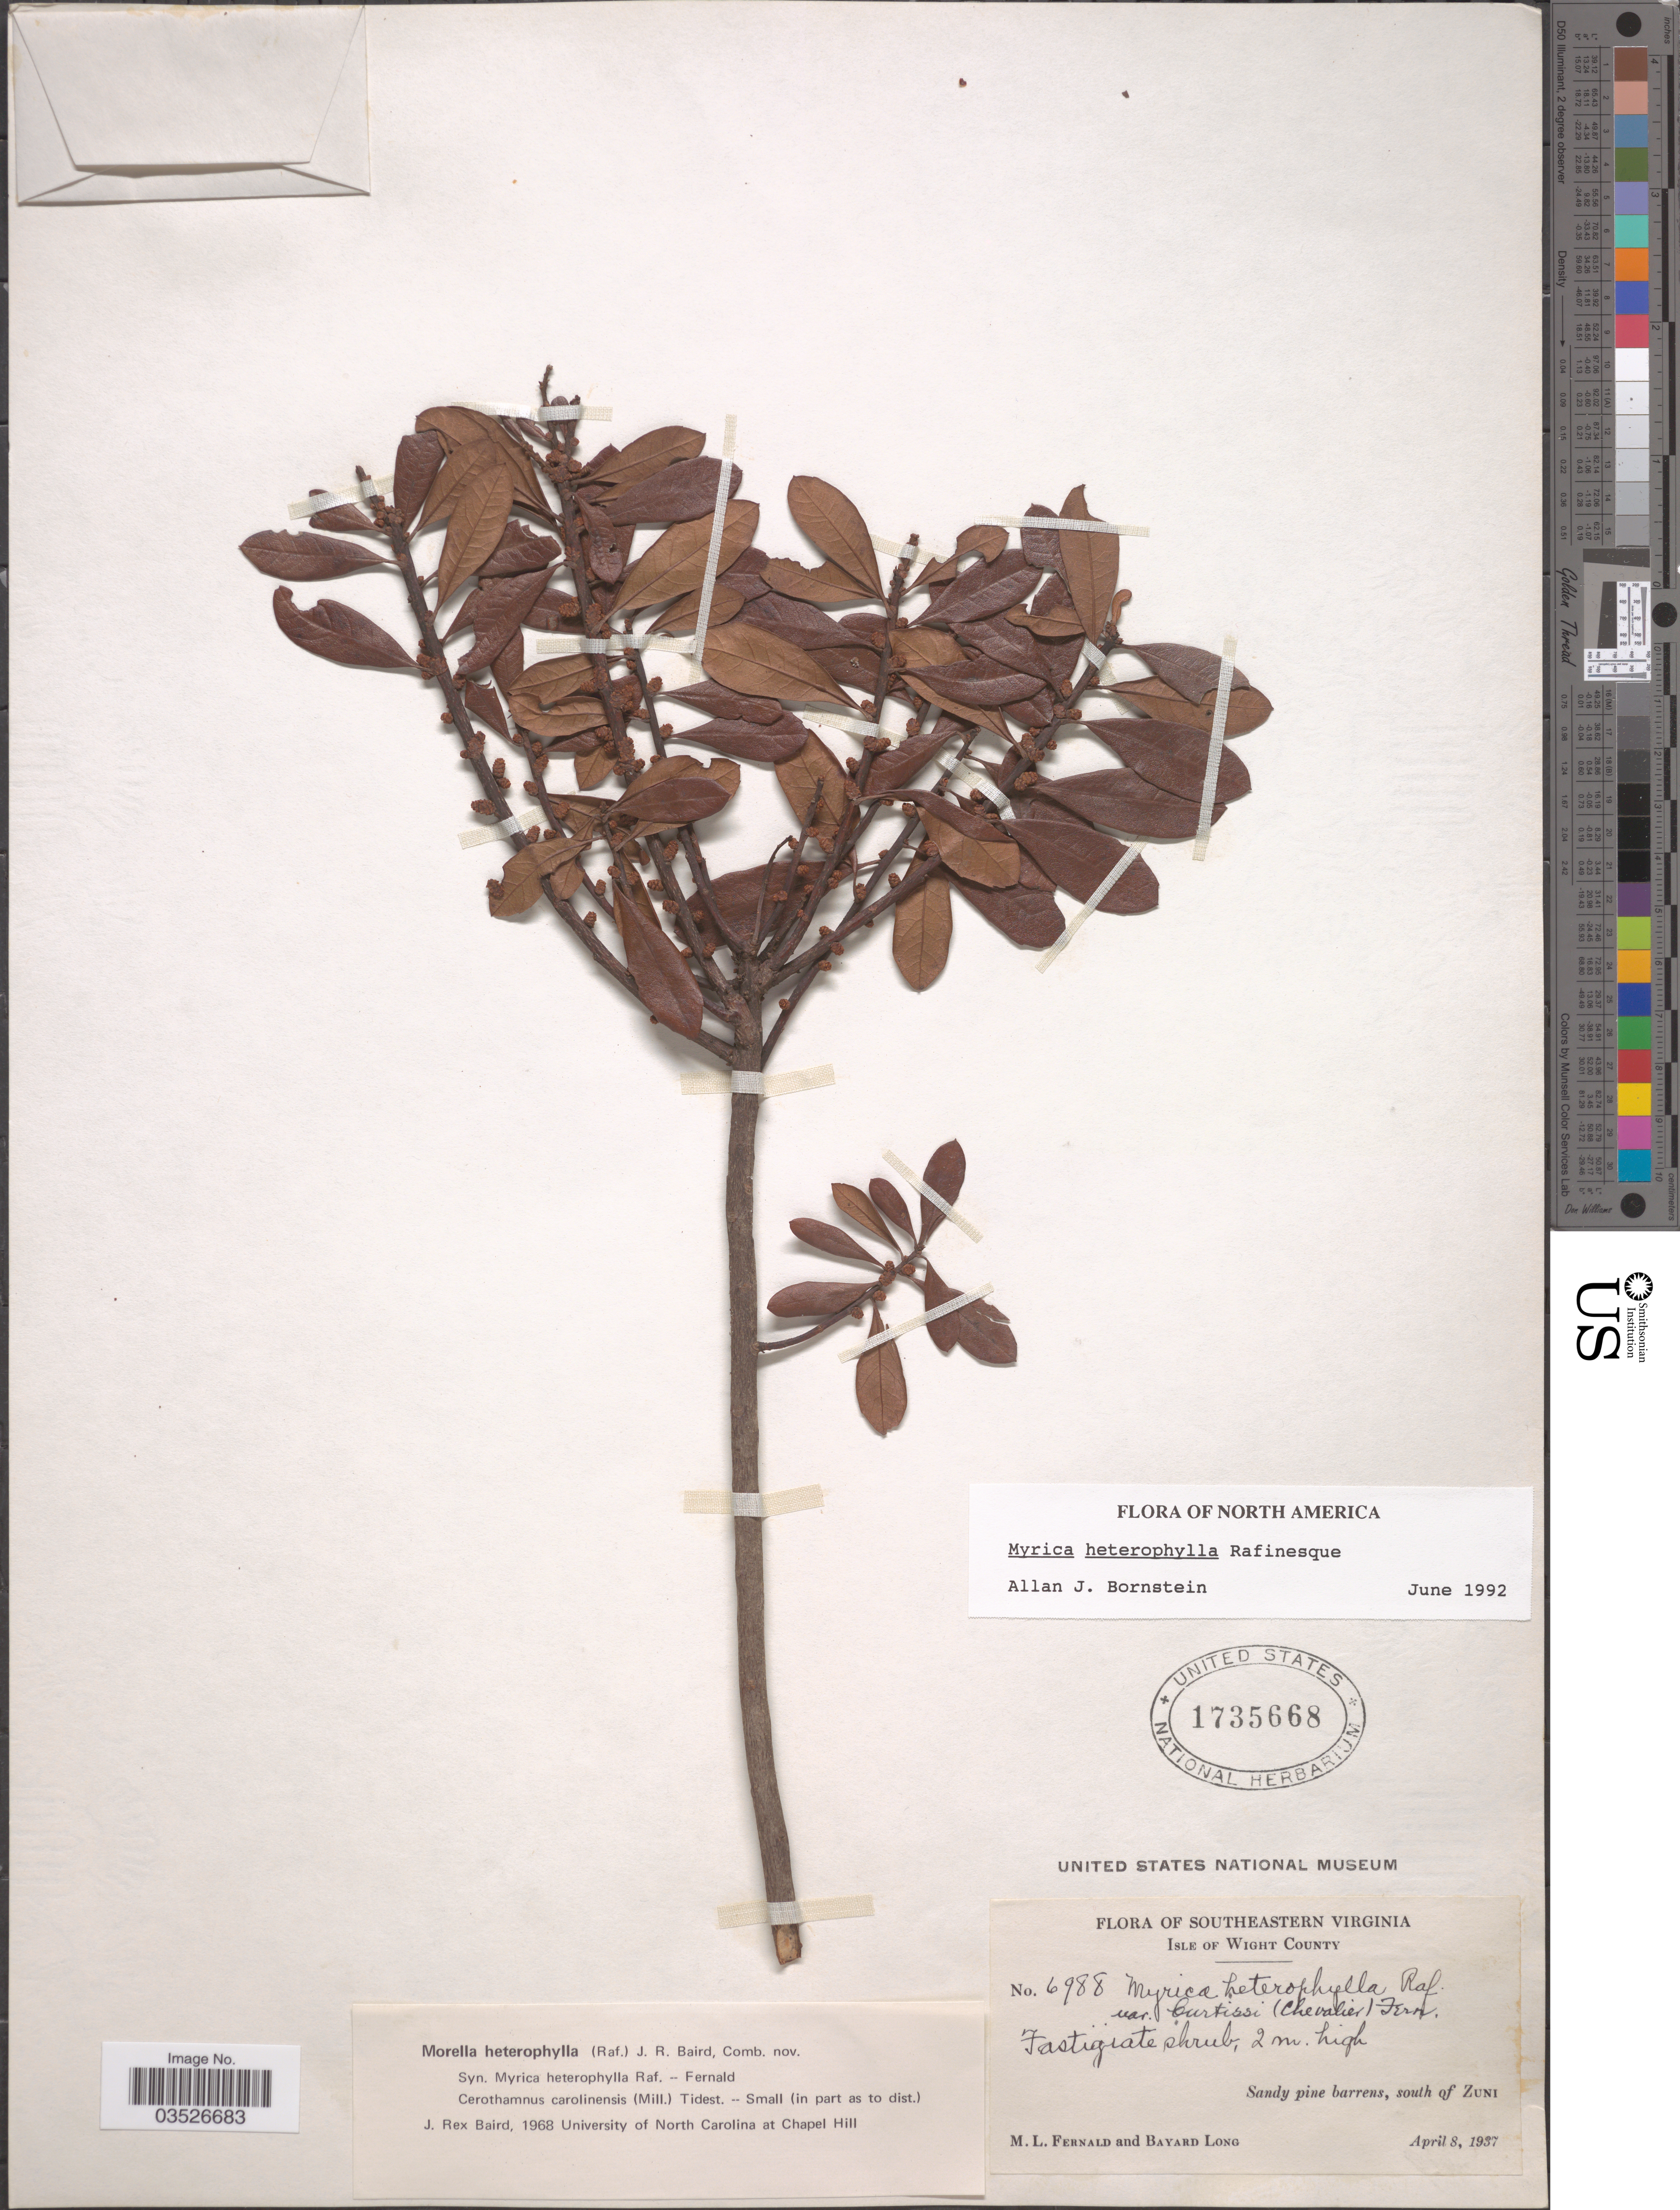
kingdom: Plantae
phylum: Tracheophyta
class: Magnoliopsida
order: Fagales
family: Myricaceae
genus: Morella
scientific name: Morella caroliniensis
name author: (Mill.) Small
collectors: M. L. Fernald & B. Long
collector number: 6988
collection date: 1937-04-08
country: United States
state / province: Virginia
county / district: Isle of Wight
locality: Southeastern Virginia. Isle of Wight County. Sandy pine barrens, south of Zuni.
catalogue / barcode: US 1735668